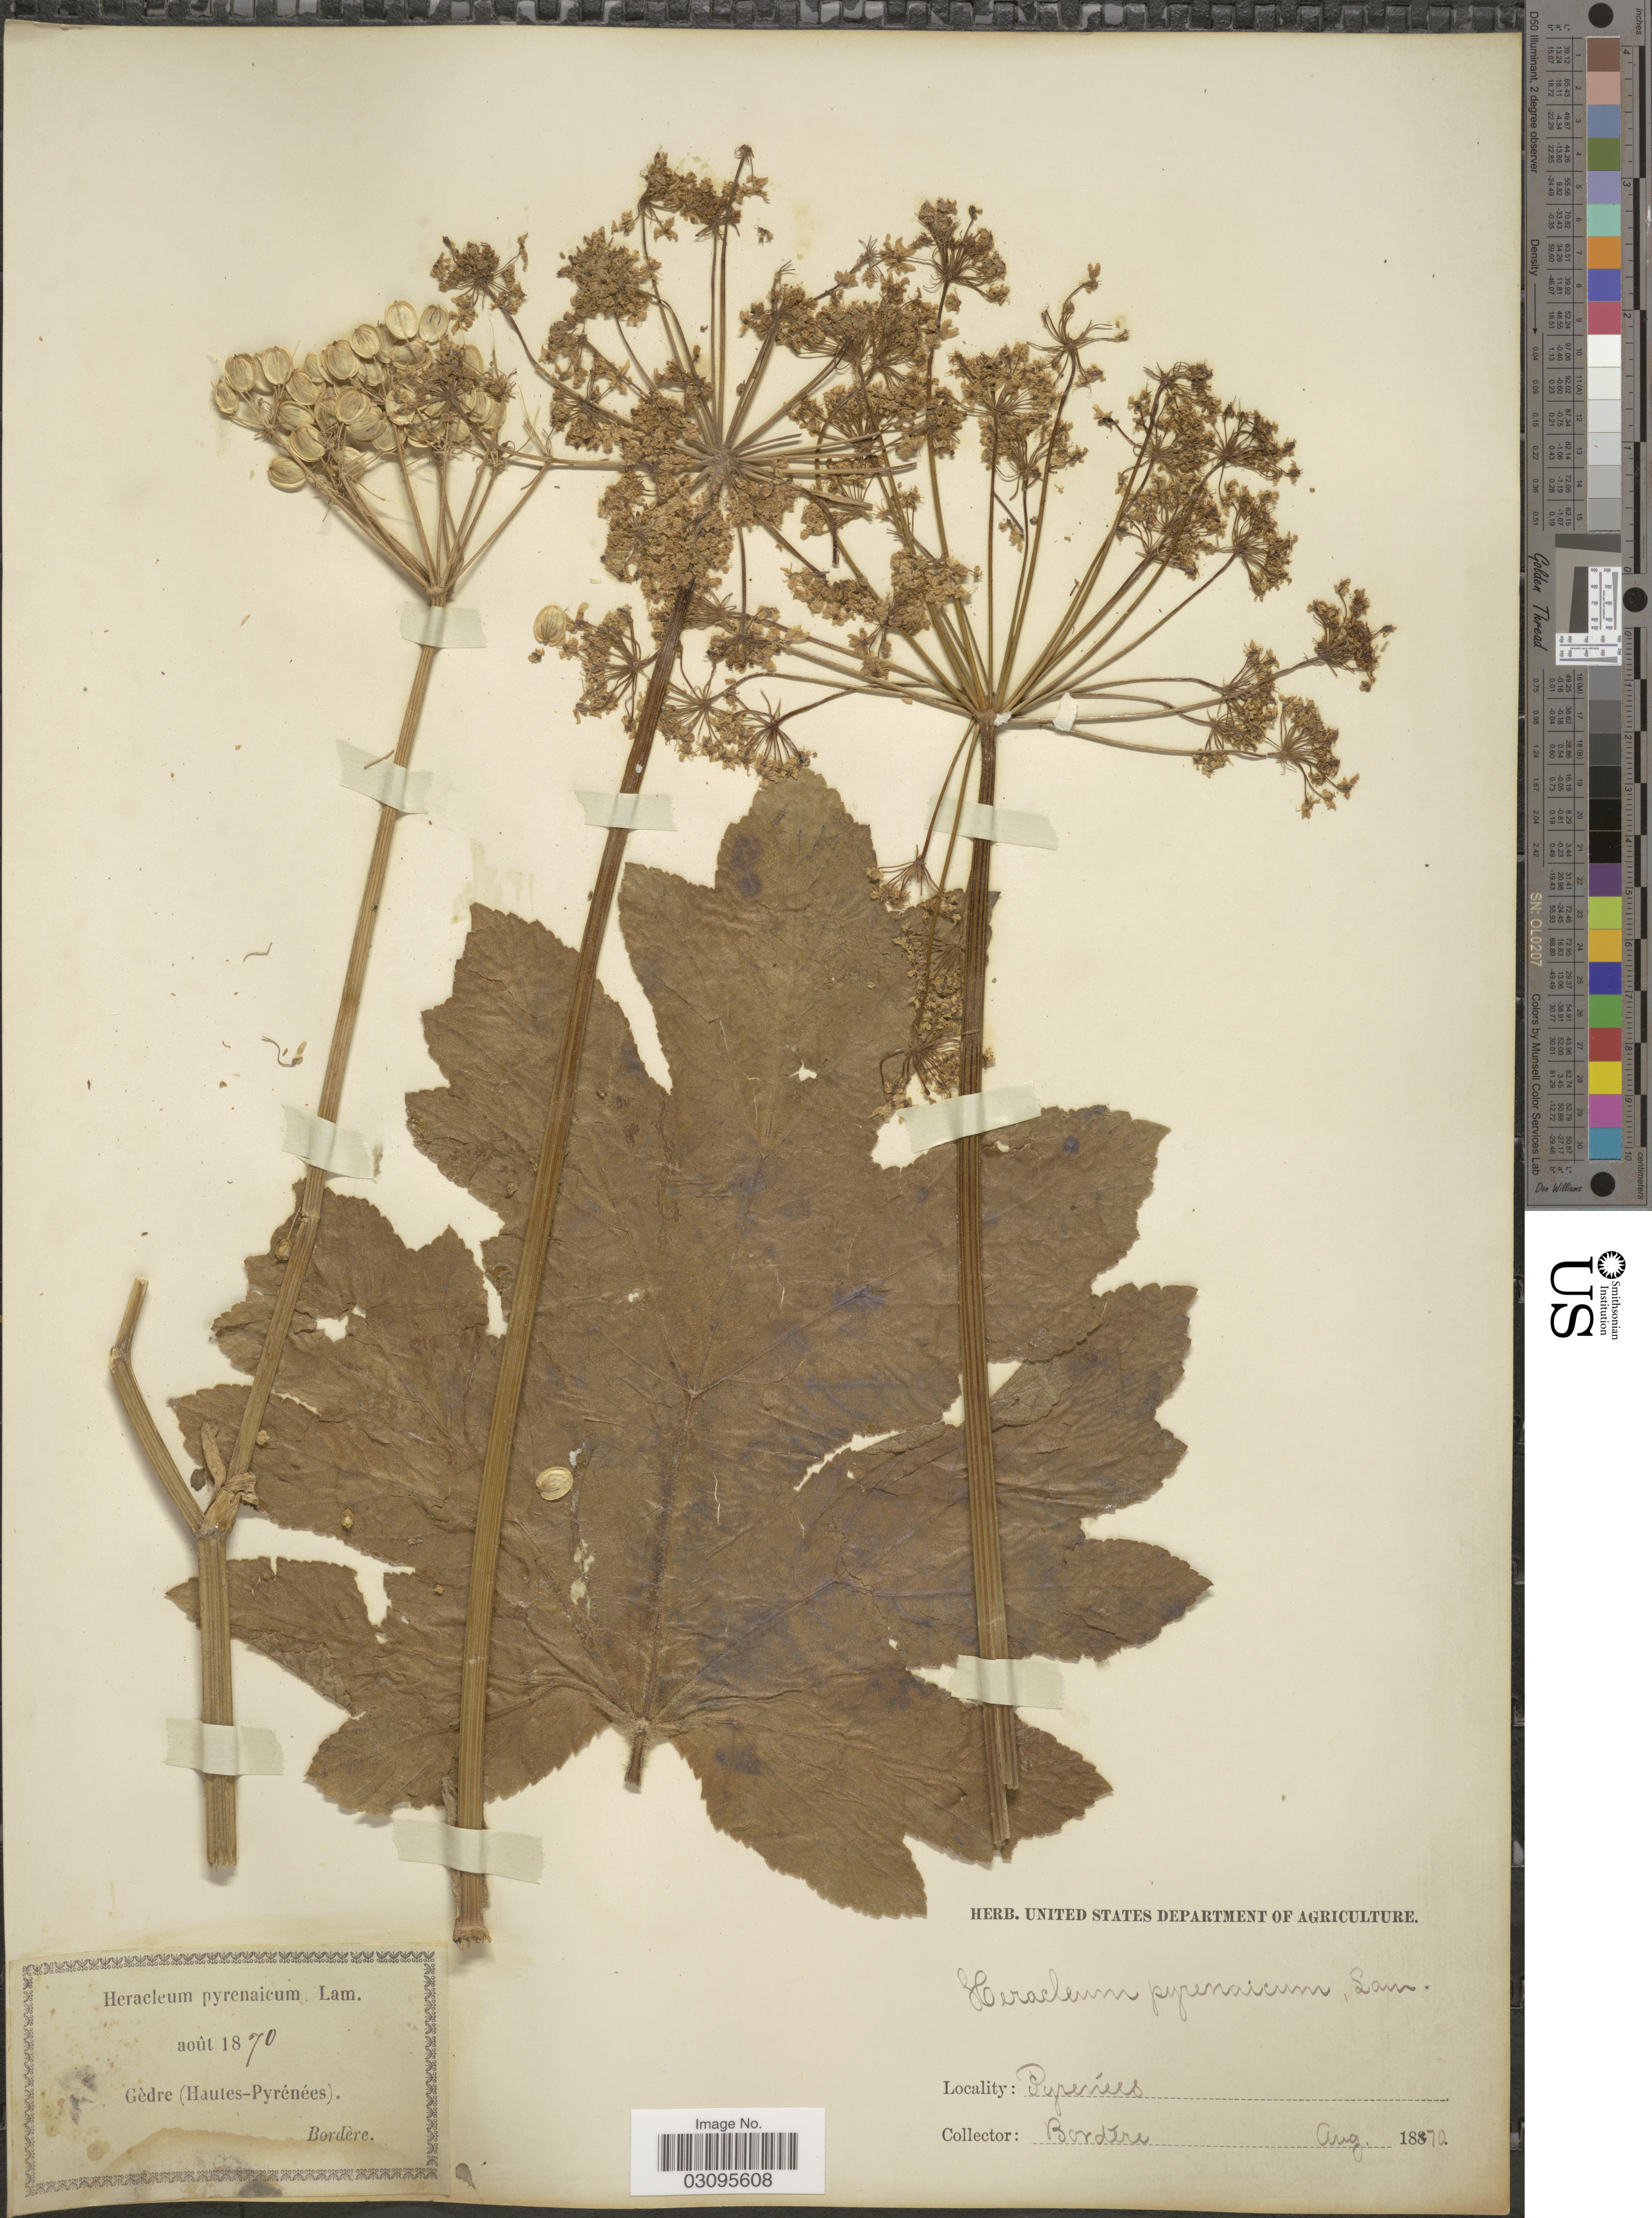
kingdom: Plantae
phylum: Tracheophyta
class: Magnoliopsida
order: Apiales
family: Apiaceae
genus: Heracleum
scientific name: Heracleum pyrenaicum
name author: Lam.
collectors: -. Bordère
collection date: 1870-08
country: France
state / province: Occitanie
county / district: Hautes-Pyrénées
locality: Gèdre(Hautes-Pyrénées).